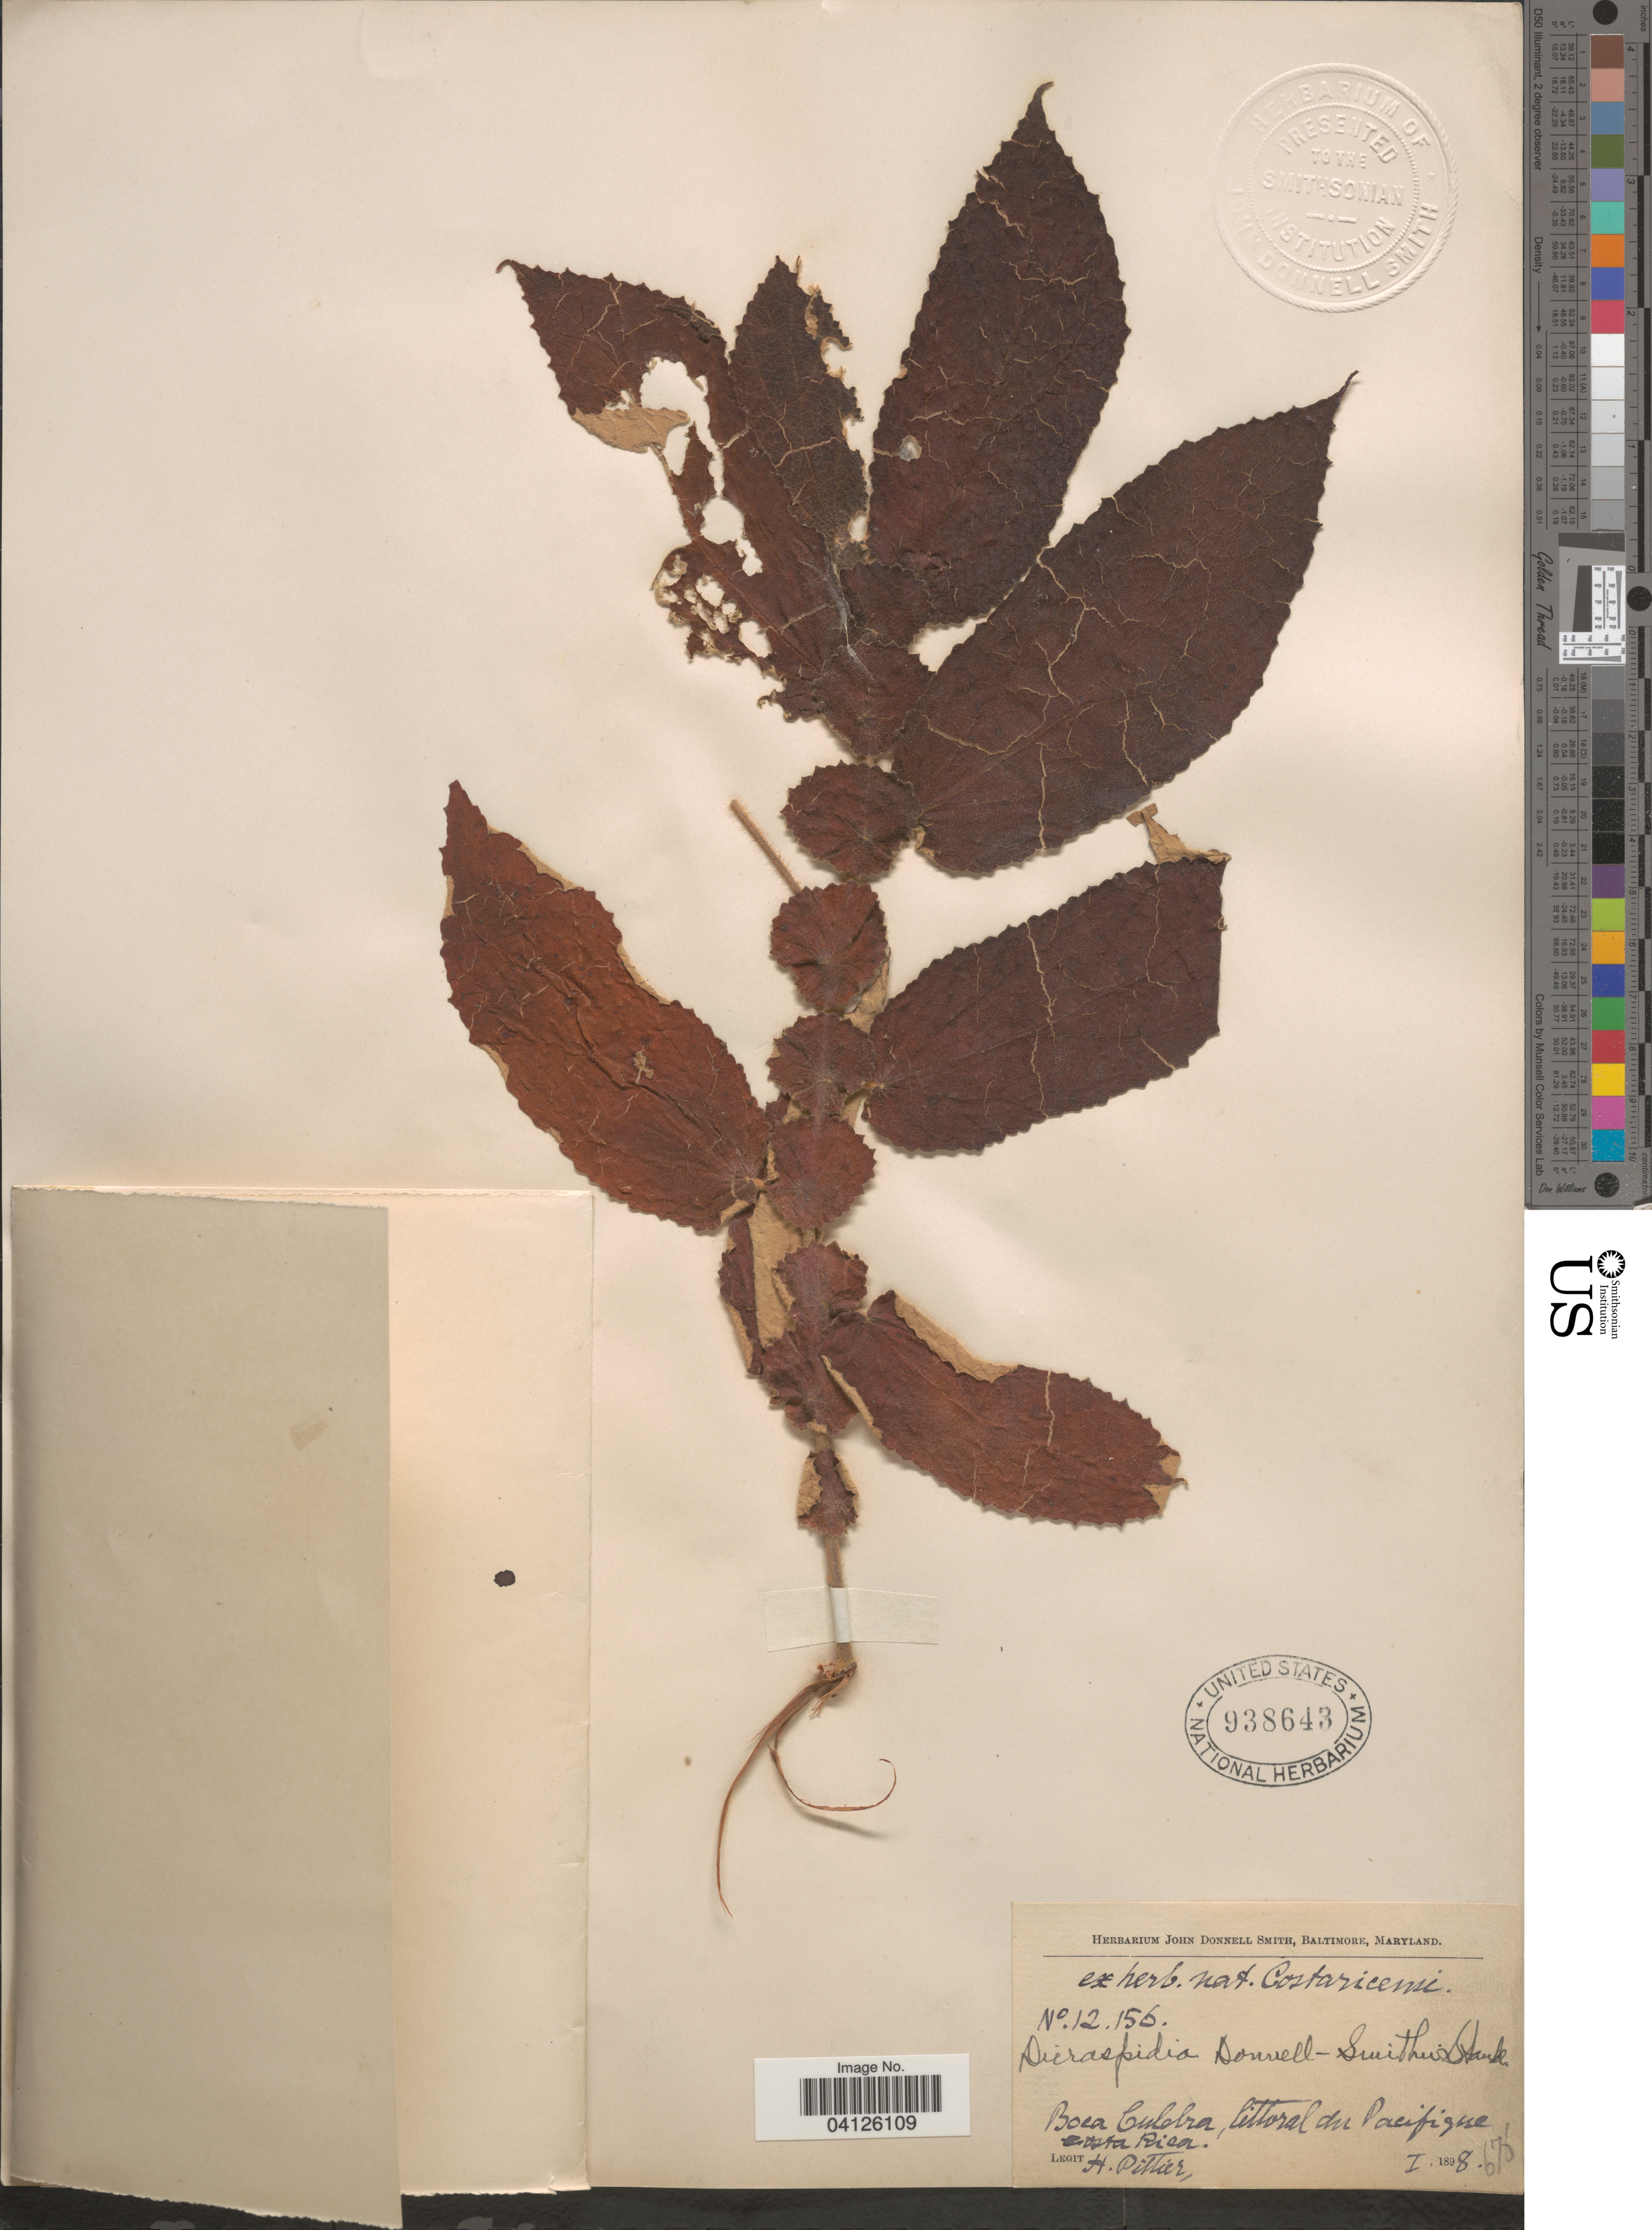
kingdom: Plantae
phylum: Tracheophyta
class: Magnoliopsida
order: Malvales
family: Muntingiaceae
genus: Dicraspidia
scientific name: Dicraspidia donnell-smithii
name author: Standl.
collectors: H. F. Pittier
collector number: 676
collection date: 1898-01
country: Costa Rica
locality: Boca Cullbra, littoral du Pacifque Costa Rica.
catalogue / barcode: US 938643